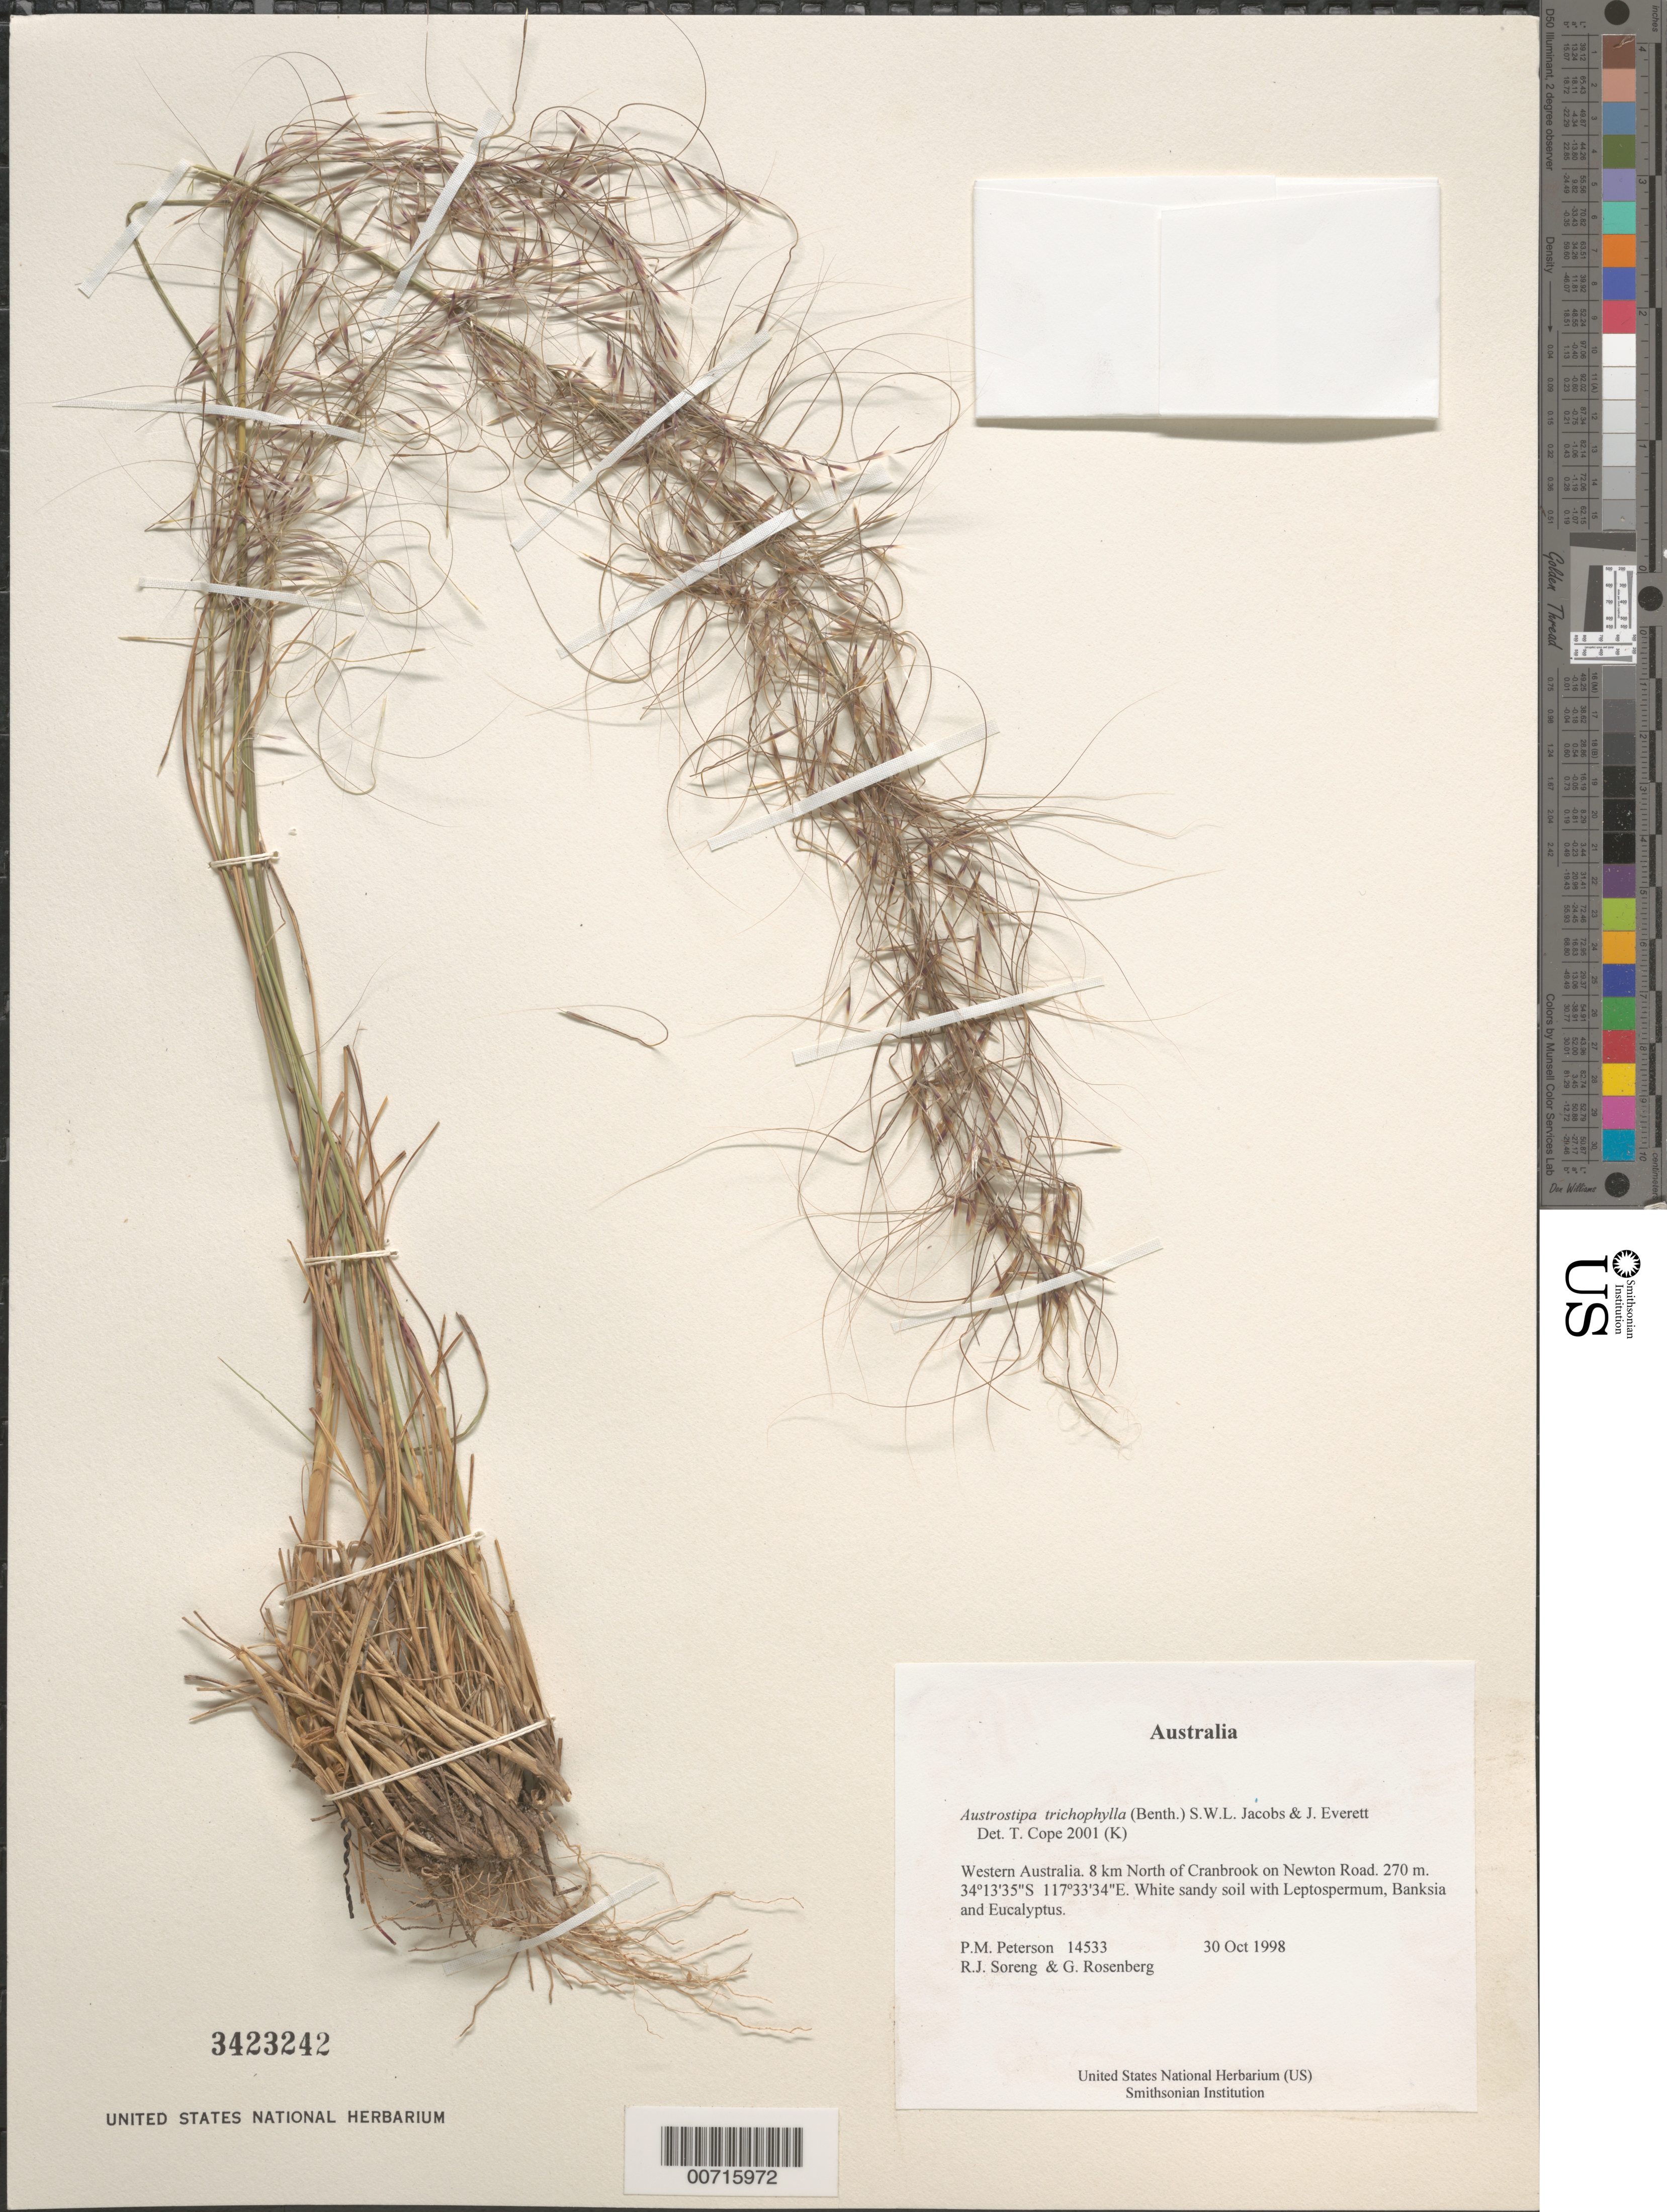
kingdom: Plantae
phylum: Tracheophyta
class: Liliopsida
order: Poales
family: Poaceae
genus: Austrostipa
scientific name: Austrostipa trichophylla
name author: (Benth.) S.W.L. Jacobs & J. Everett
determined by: Cope, T. A.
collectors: P. M. Peterson, R. J. Soreng & G. Rosenberg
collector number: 14533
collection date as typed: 30 Oct 1998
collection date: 1998-10-30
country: Australia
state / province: Western Australia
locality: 8 km North of Cranbrook on Newton Road.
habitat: White sandy soil with Leptospermum, Banksia and Eucalyptus.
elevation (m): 270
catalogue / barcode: US 3423242